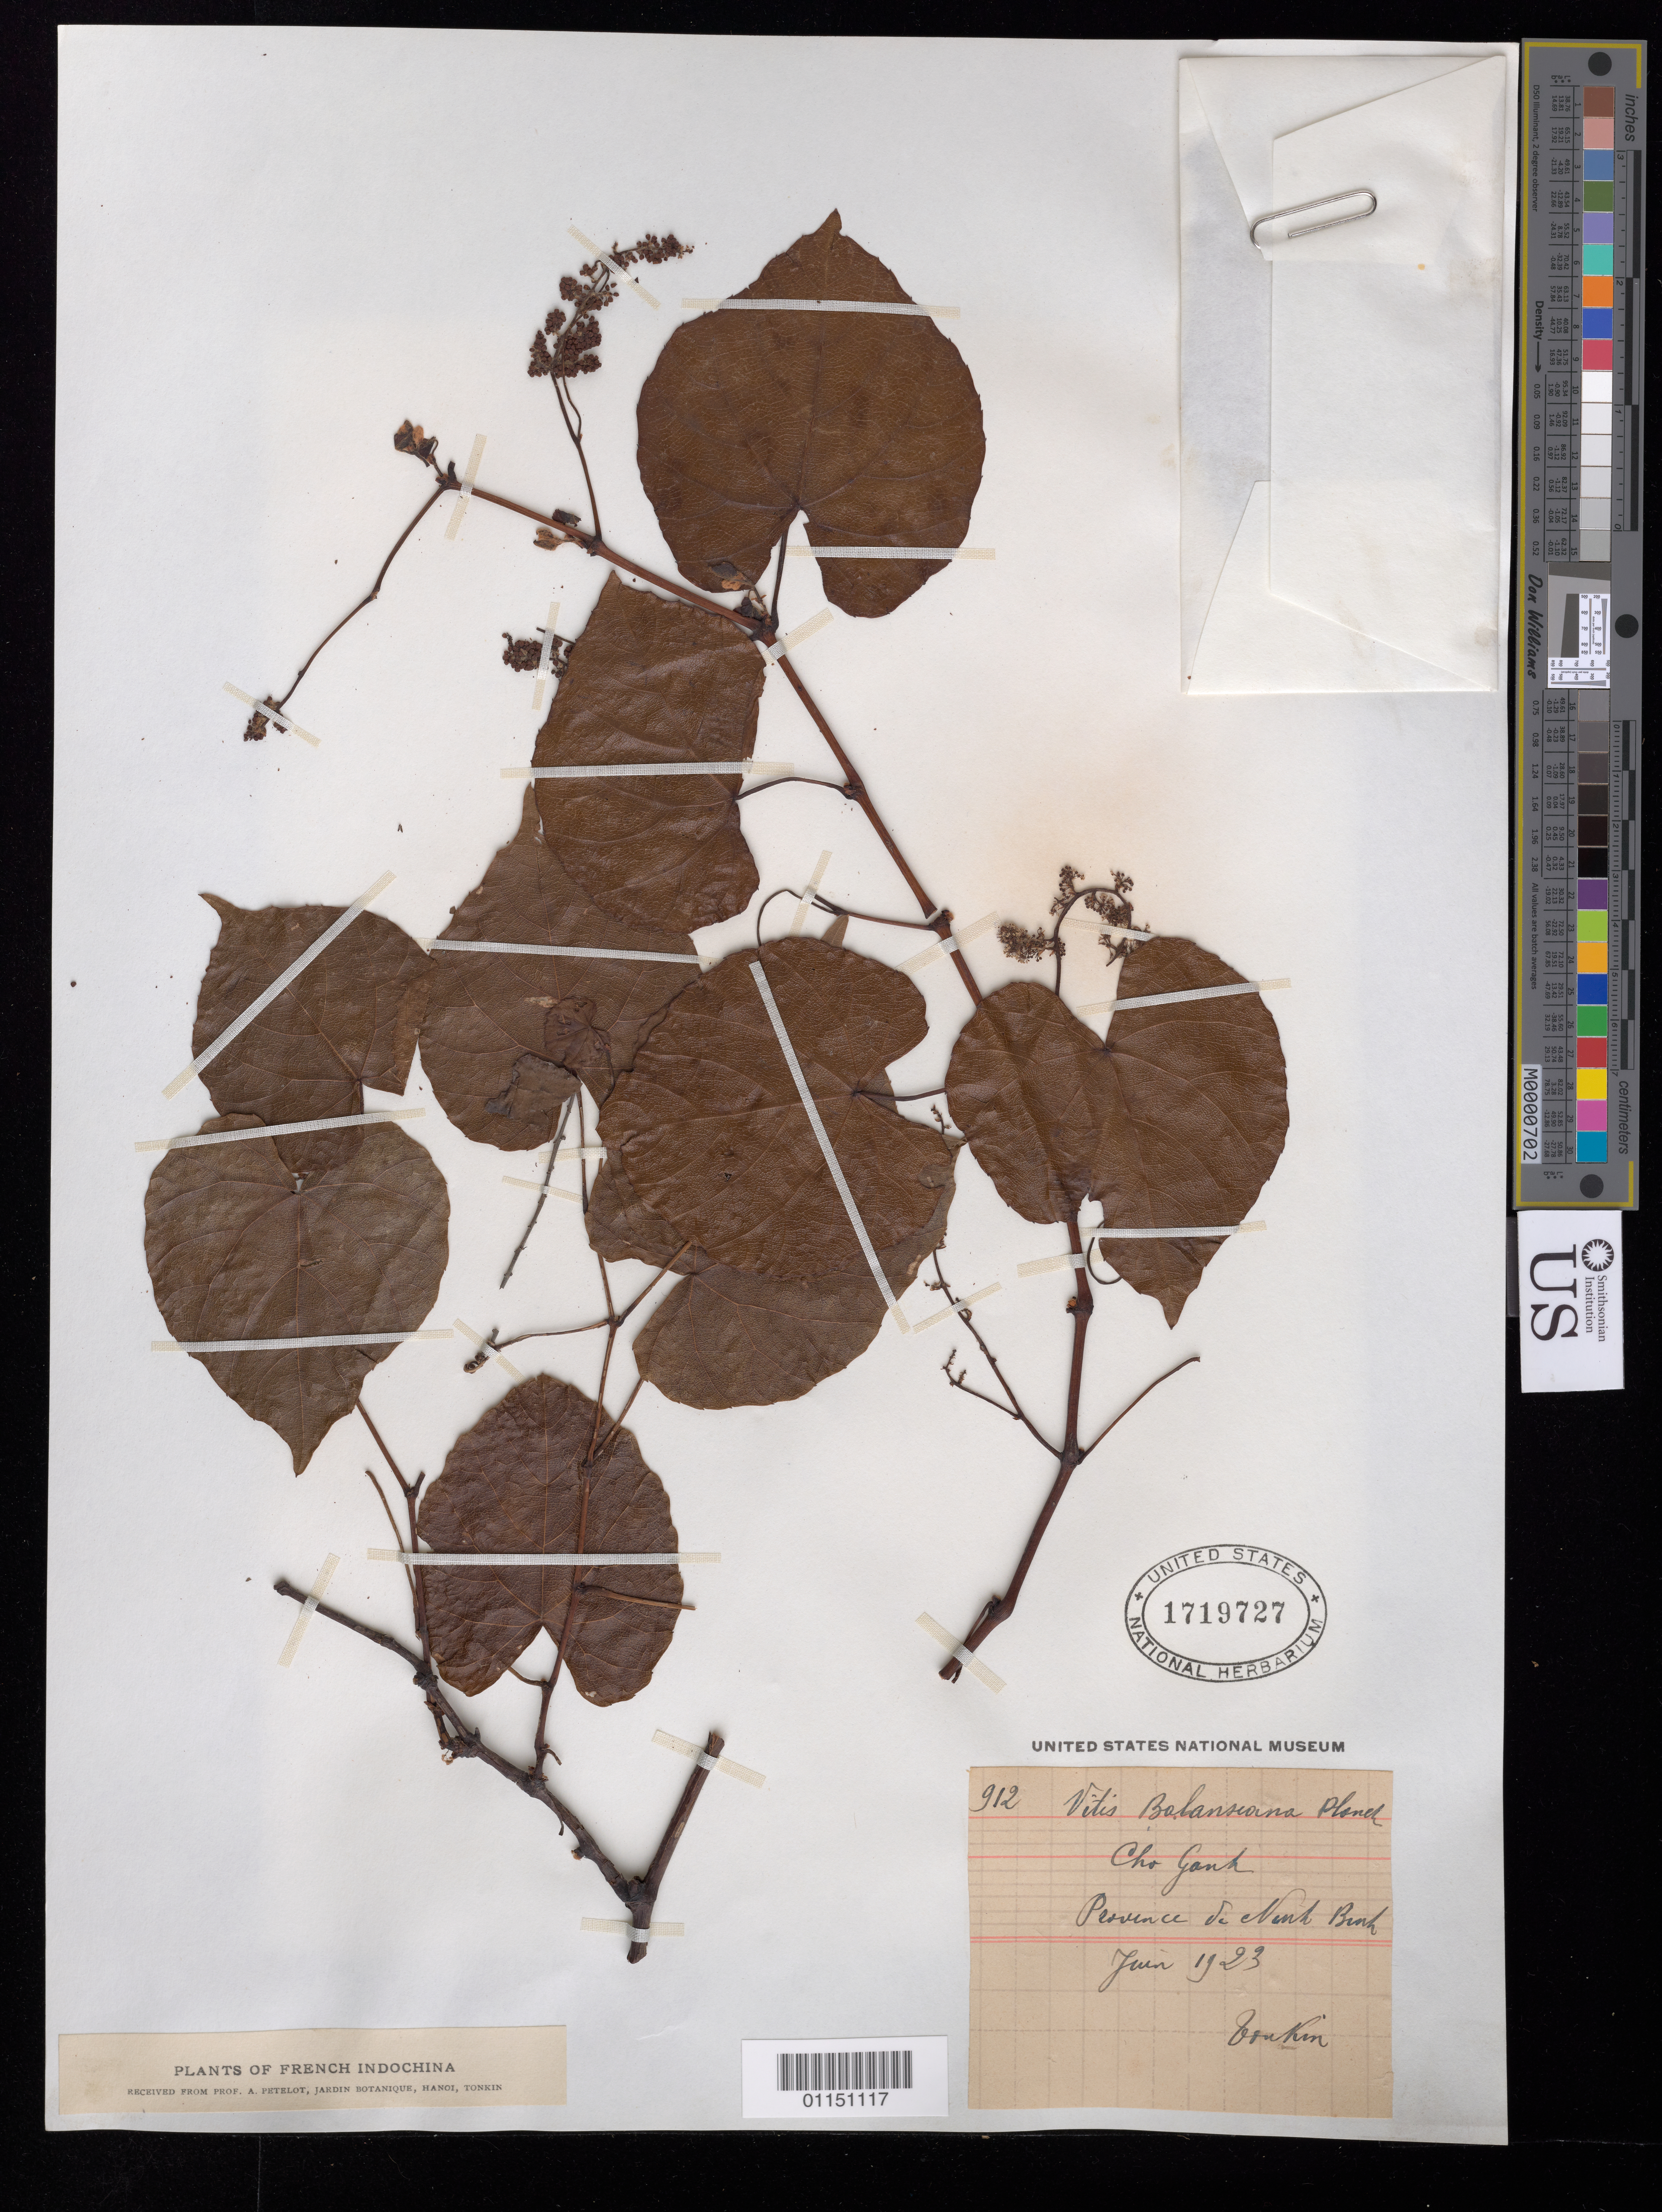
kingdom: Plantae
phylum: Tracheophyta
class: Magnoliopsida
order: Vitales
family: Vitaceae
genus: Vitis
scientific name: Vitis balansana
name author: Planch.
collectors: A. Petelot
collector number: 912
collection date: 1923-06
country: Vietnam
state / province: Ninh Binh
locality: Tonkin.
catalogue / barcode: US 1719727